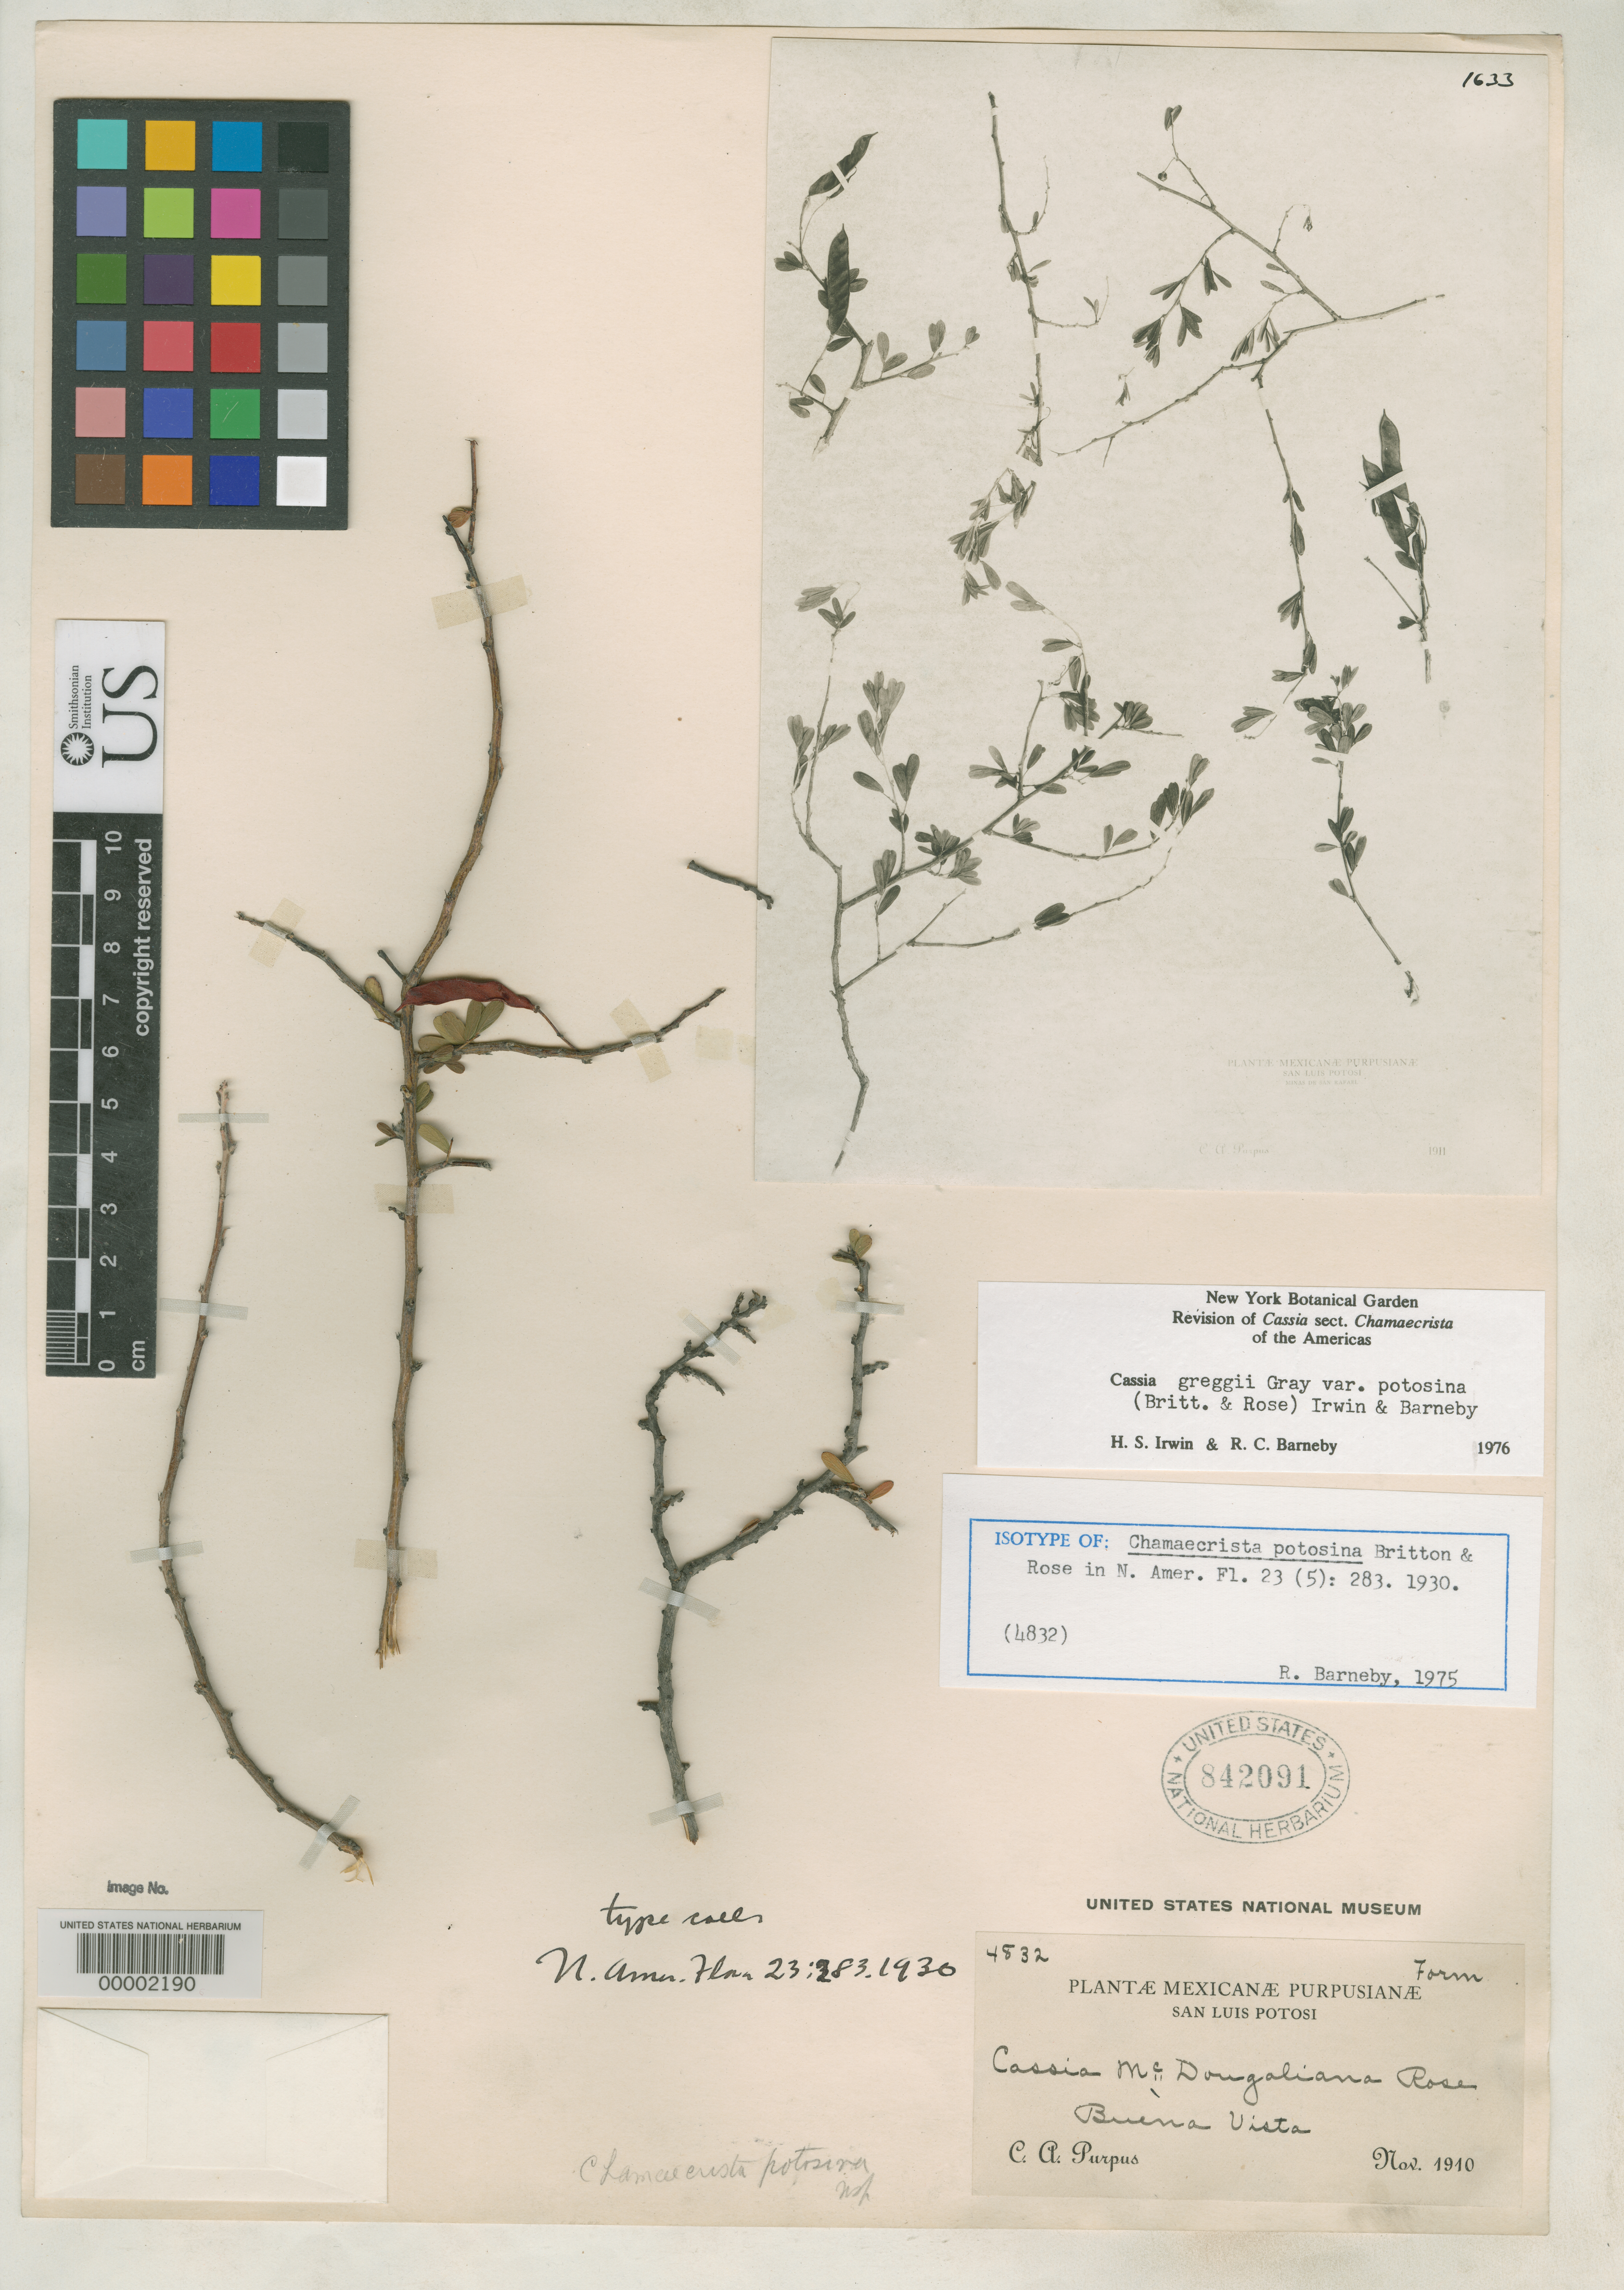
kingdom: Plantae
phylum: Tracheophyta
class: Magnoliopsida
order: Fabales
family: Fabaceae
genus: Chamaecrista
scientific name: Chamaecrista potosina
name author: Britton & Rose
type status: Type Collection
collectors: C. A. Purpus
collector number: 4832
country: Mexico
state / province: San Luis Potosi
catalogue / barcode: US 842091